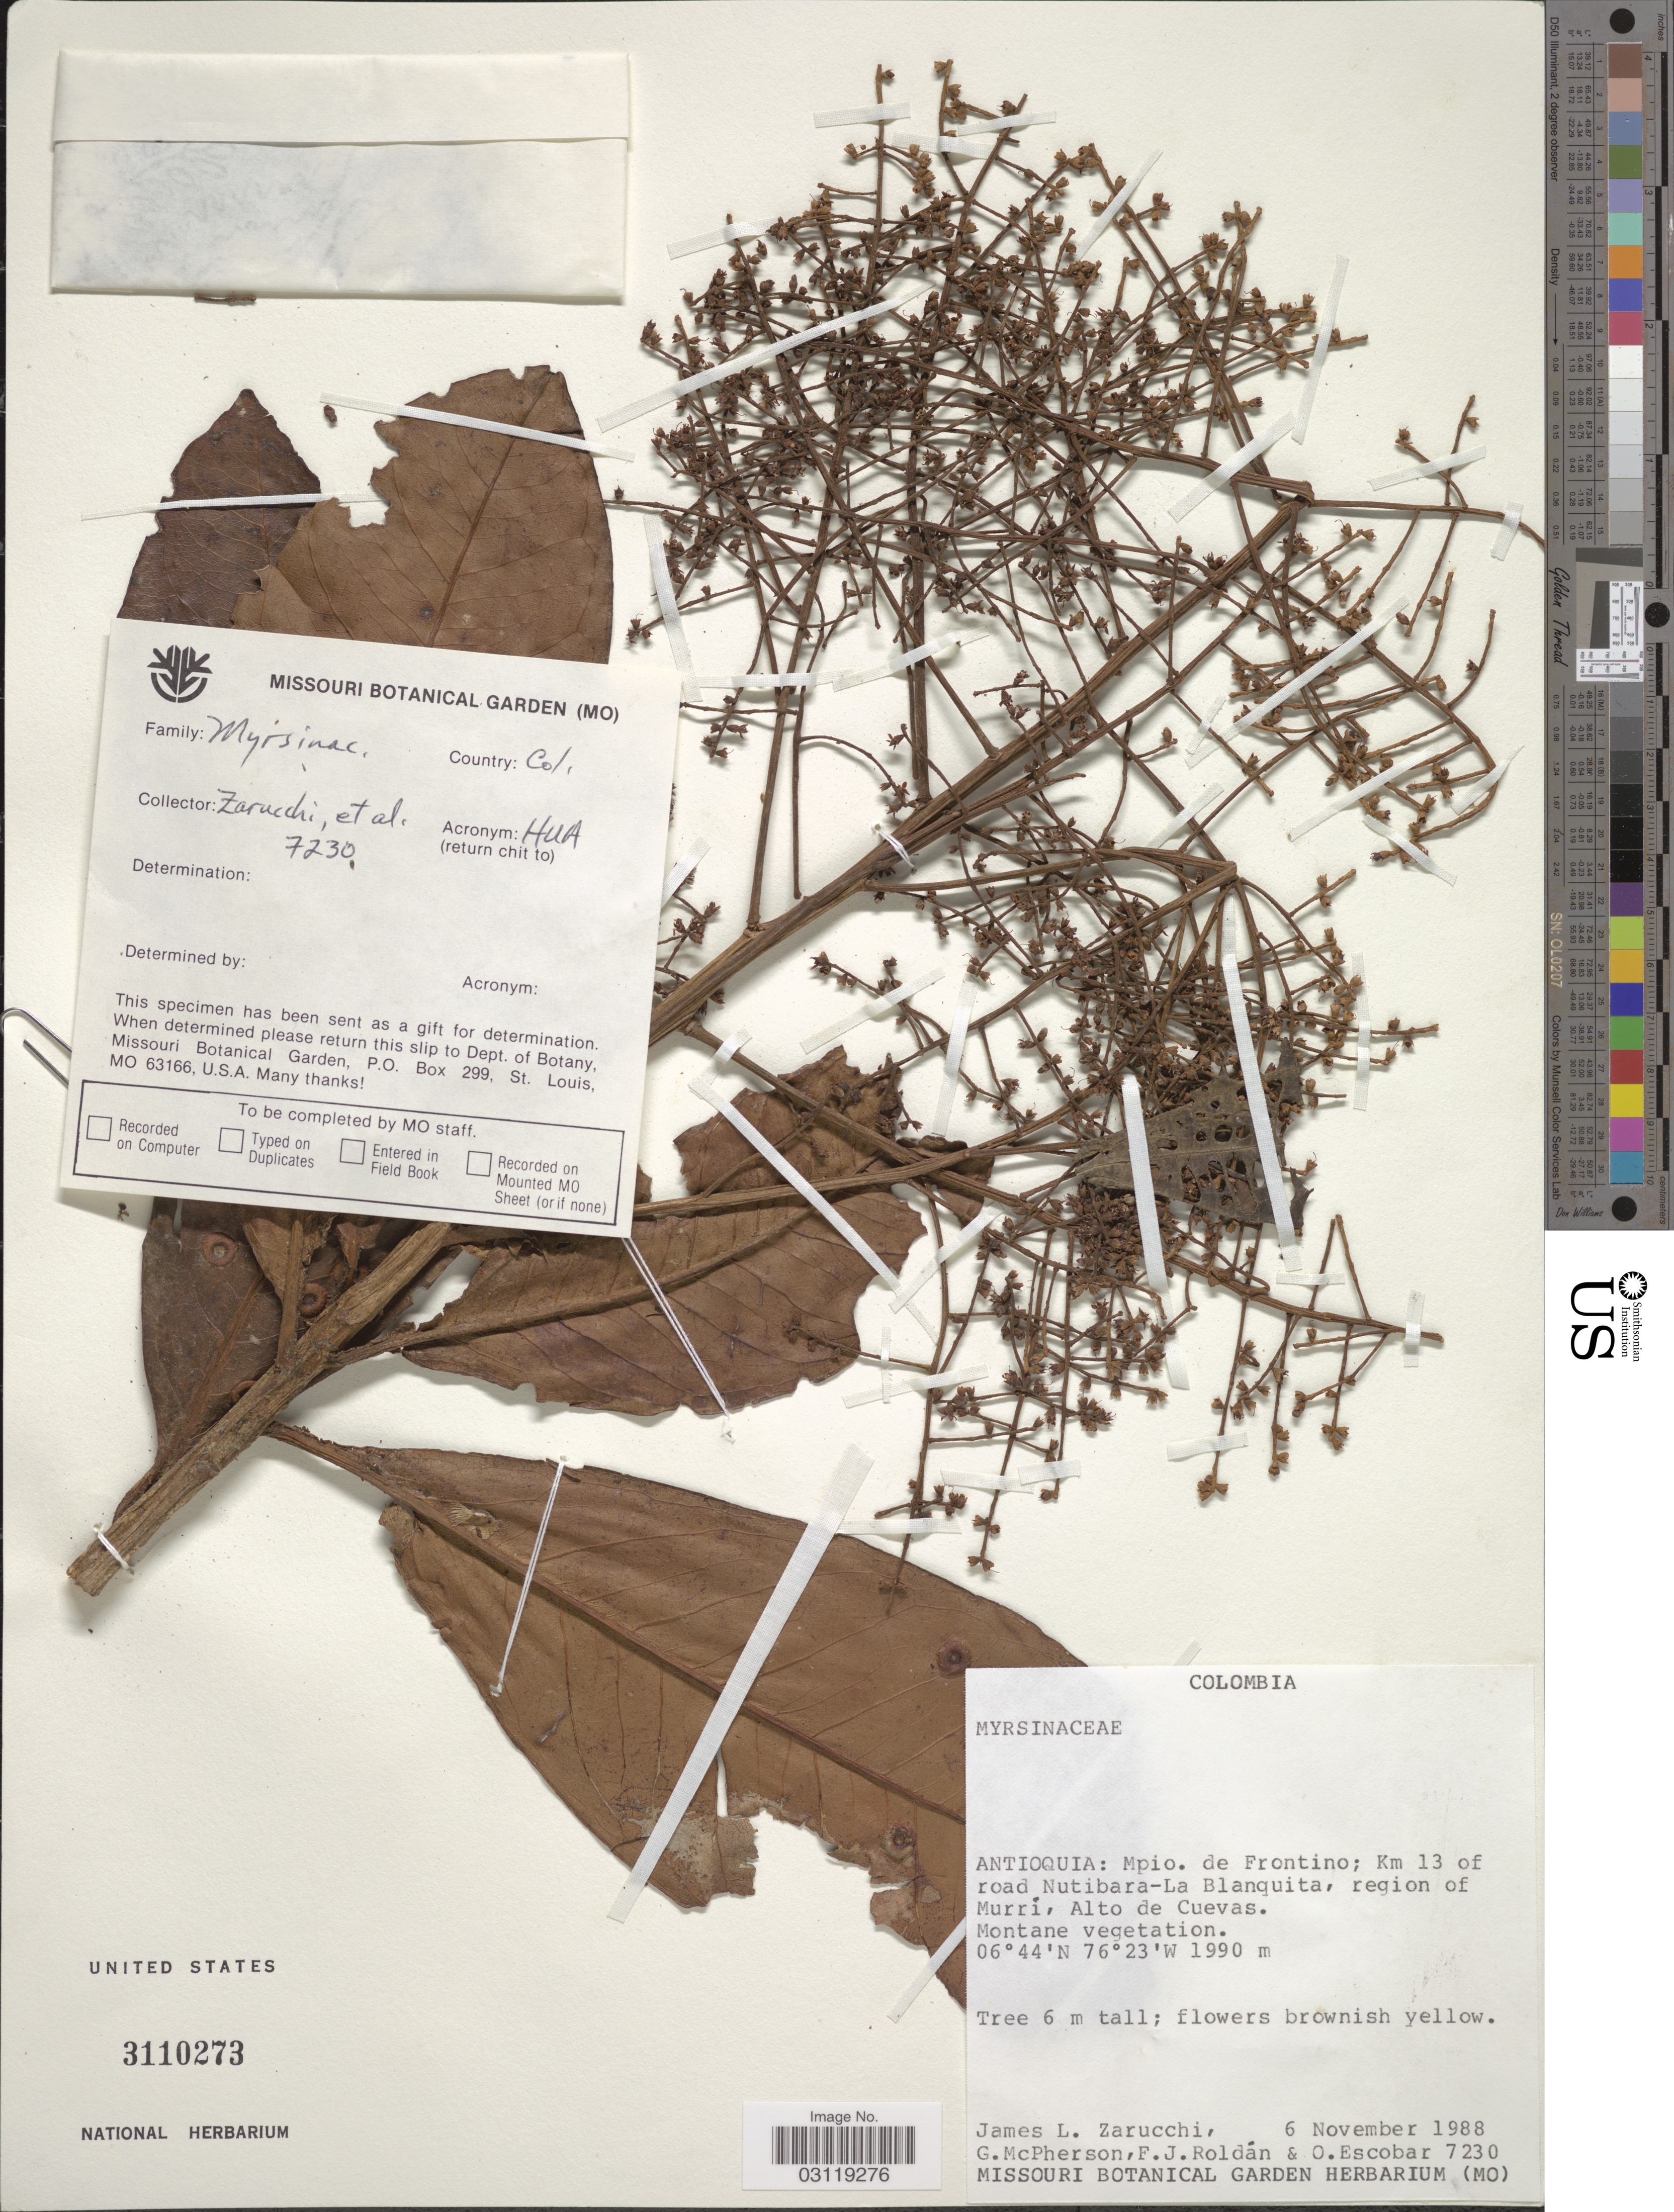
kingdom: Plantae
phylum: Tracheophyta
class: Magnoliopsida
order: Ericales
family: Primulaceae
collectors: J. L. Zarucchi, G. McPherson, F. J. Roldán & O. Escobar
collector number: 7230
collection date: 1988-11-06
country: Colombia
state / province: Antioquia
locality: Mpio. de Frontino; Km 13 of road Nutibara-La Blanquita, region of Murrí, Alto de Cuevas.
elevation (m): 1990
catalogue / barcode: US 3110273